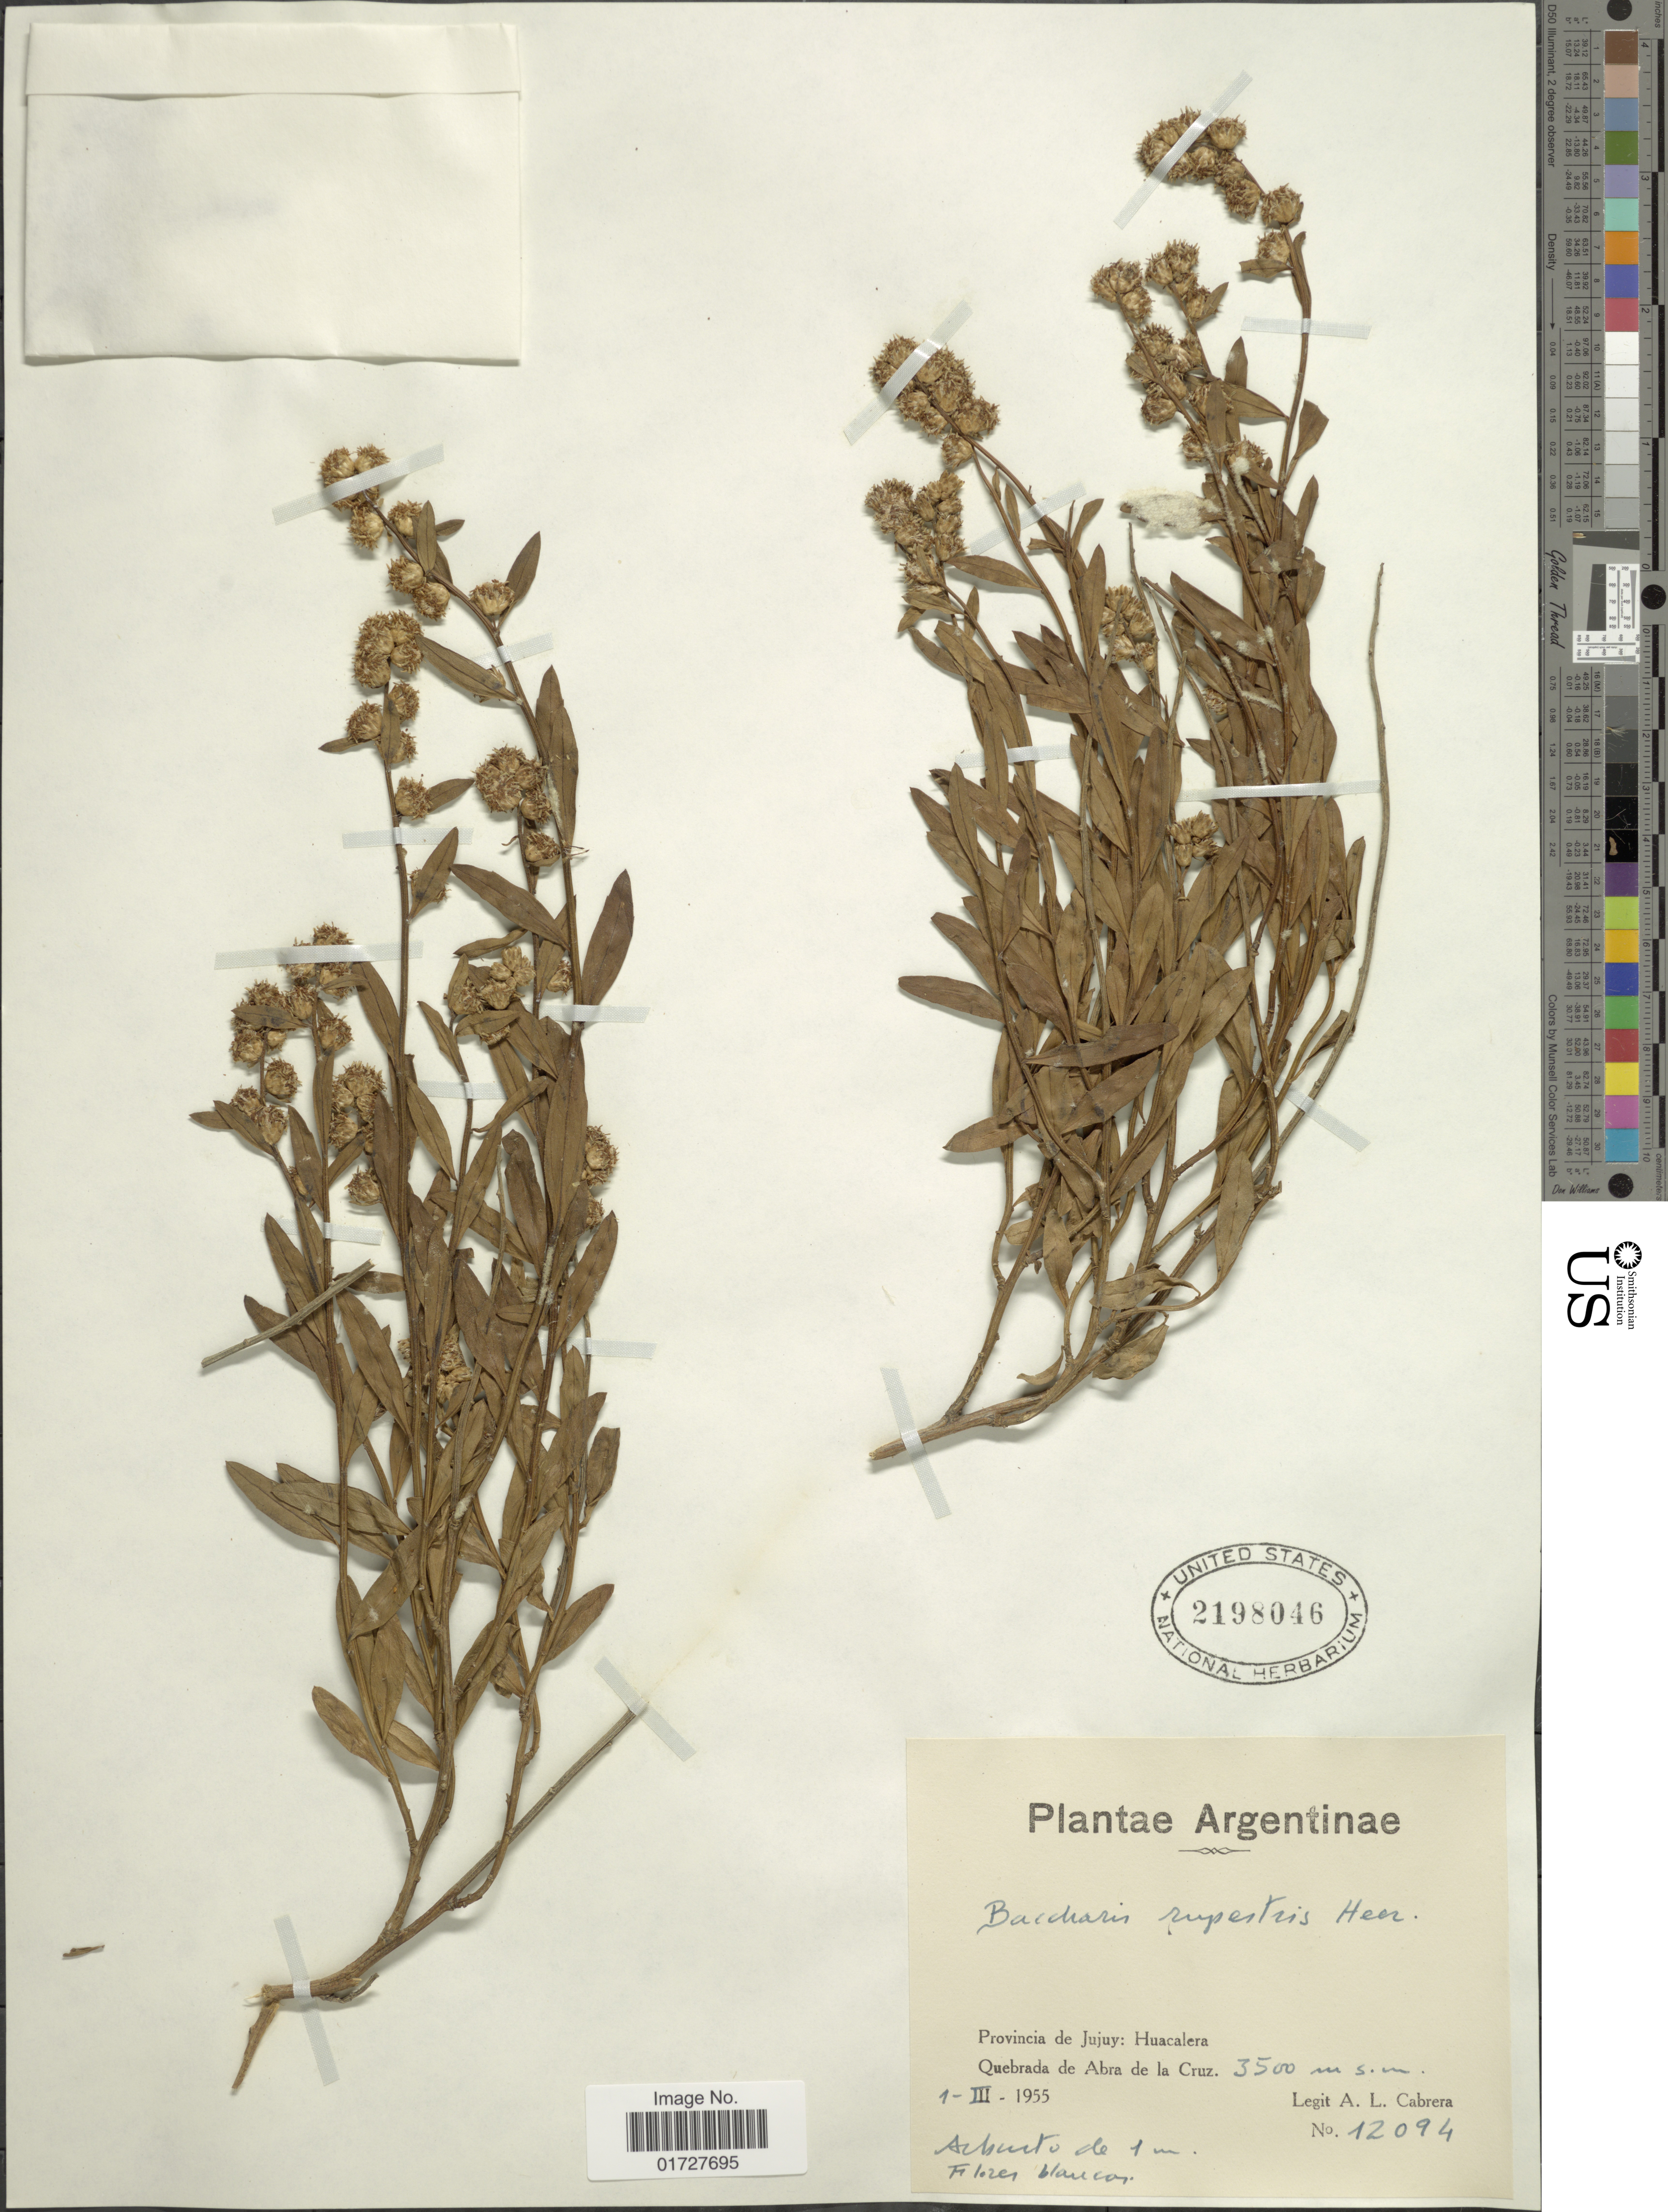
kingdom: Plantae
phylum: Tracheophyta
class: Magnoliopsida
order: Asterales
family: Asteraceae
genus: Baccharis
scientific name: Baccharis rupestris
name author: Heering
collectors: A. L. Cabrera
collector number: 12094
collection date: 1955-03-01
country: Argentina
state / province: Jujuy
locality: Huacalera, Quebrada de Abra de la Cruz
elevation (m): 3500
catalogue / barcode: US 2198046